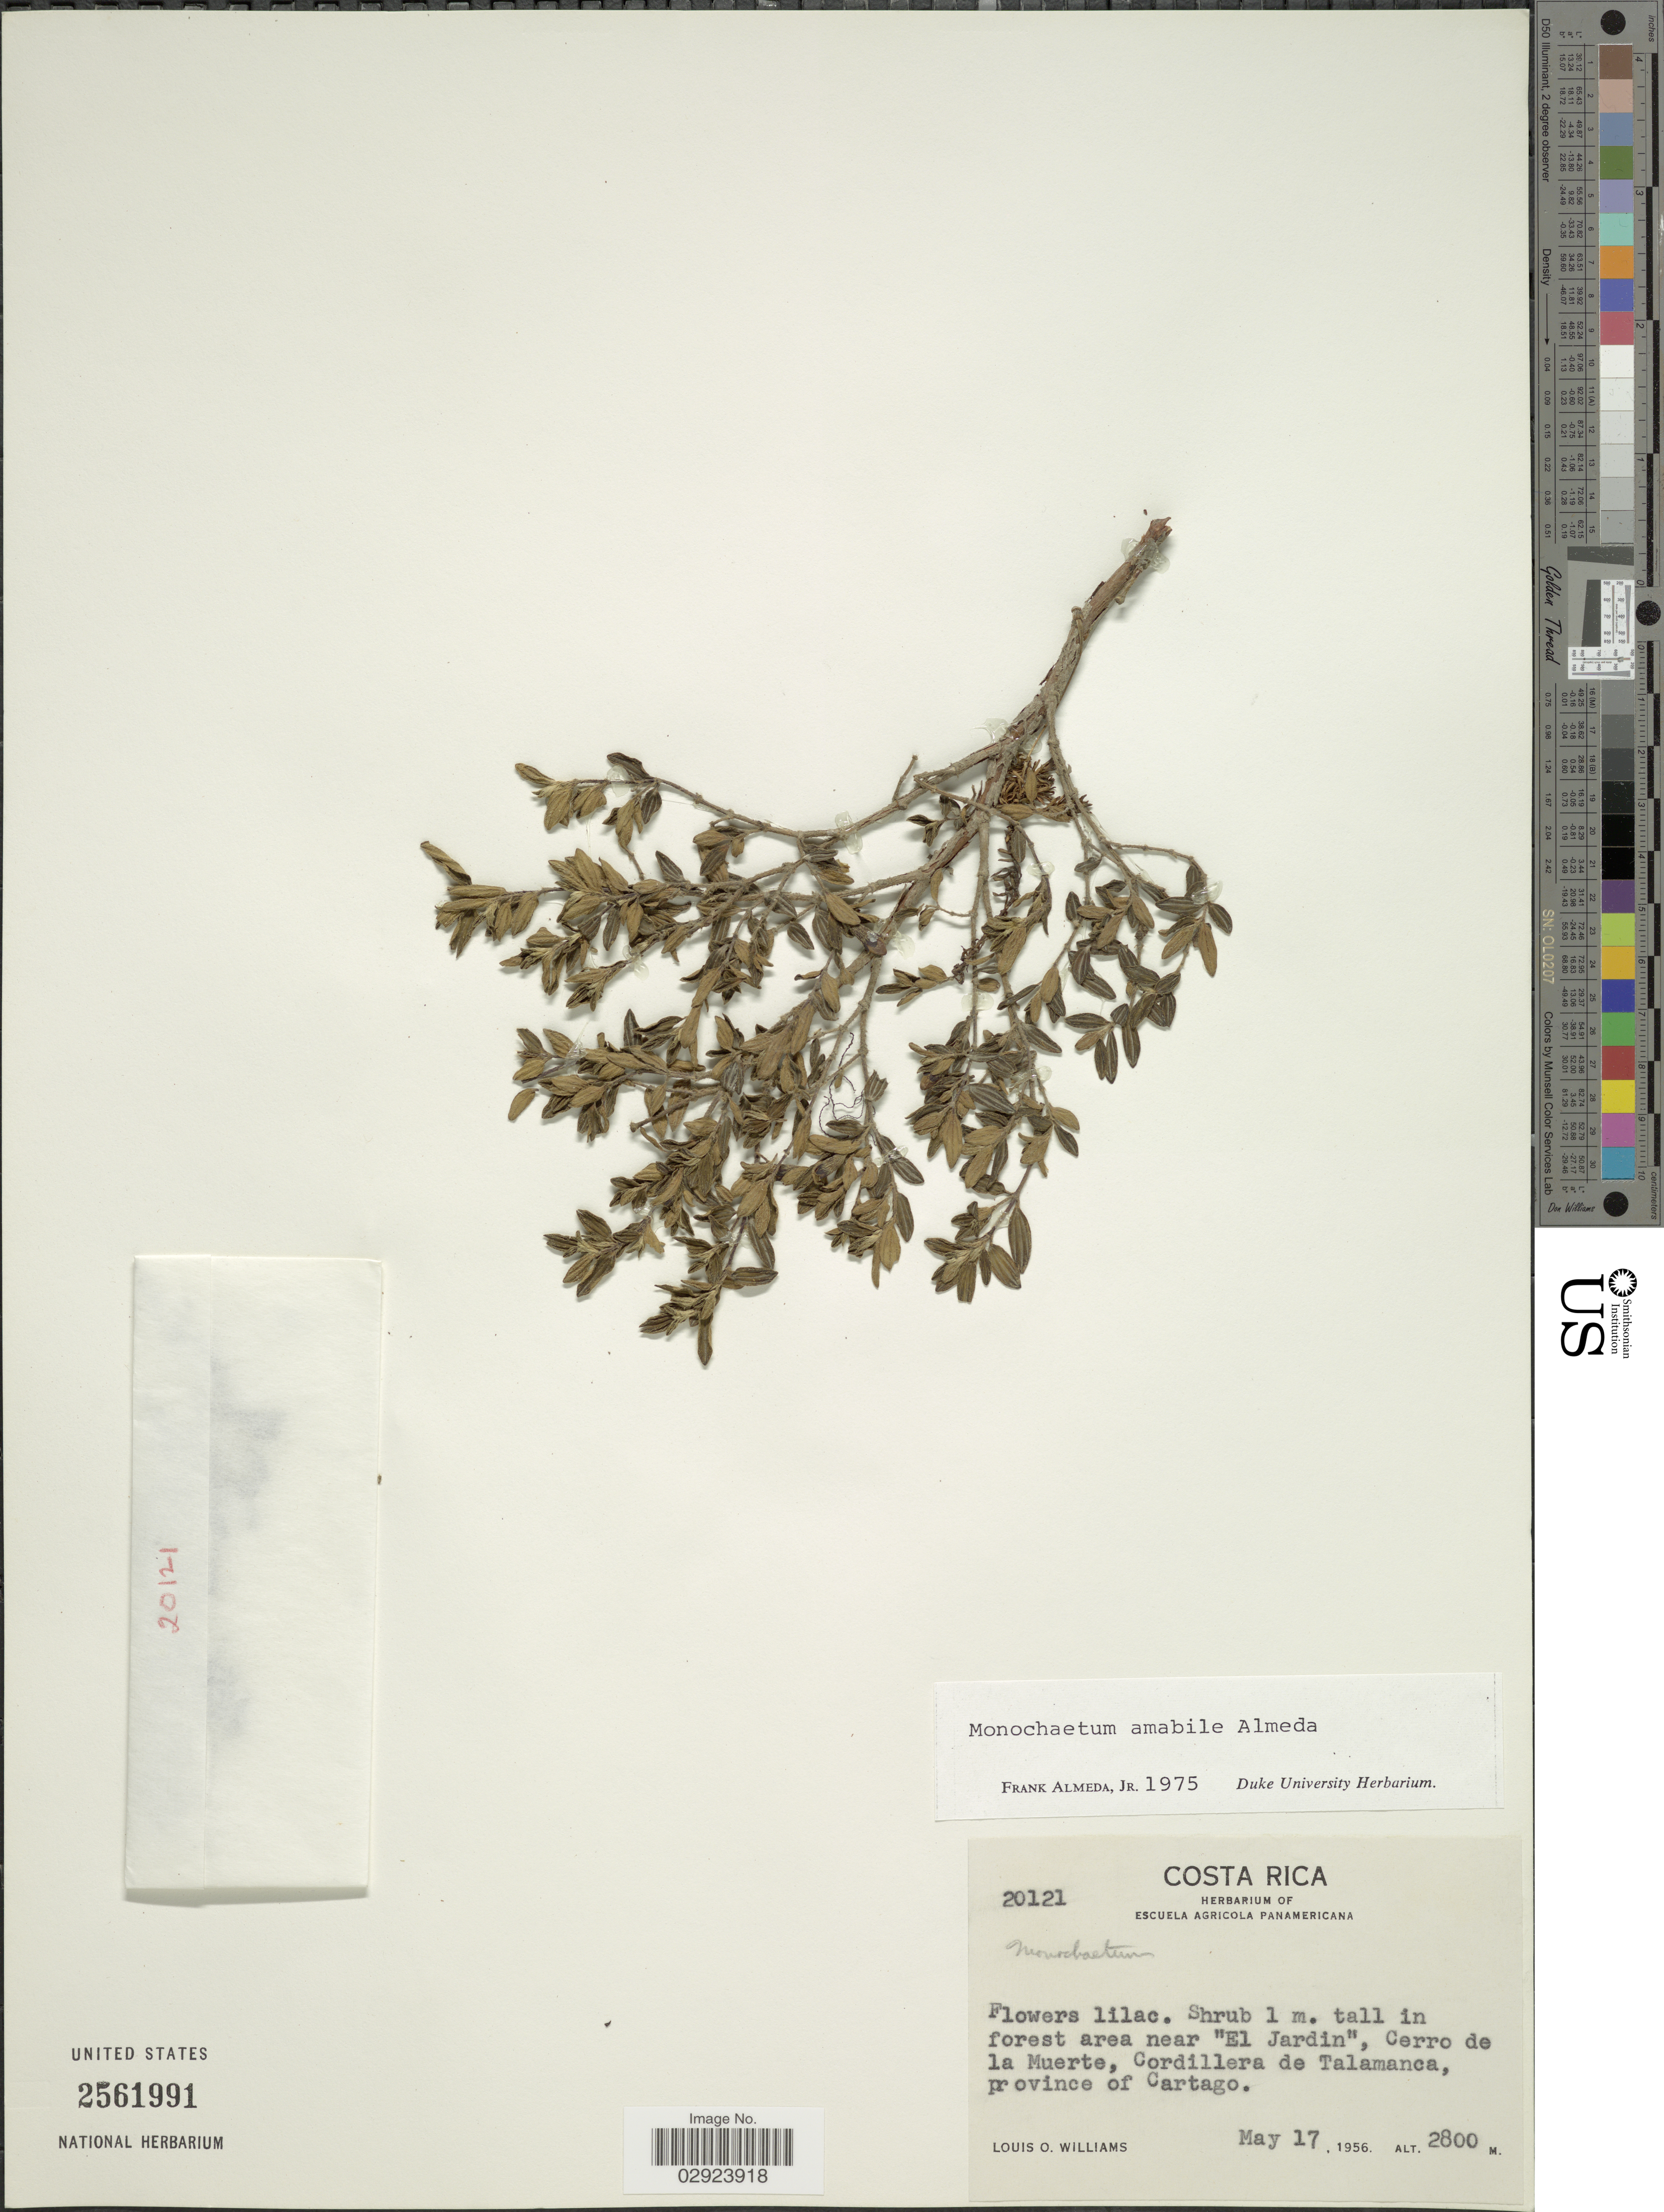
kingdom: Plantae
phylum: Tracheophyta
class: Magnoliopsida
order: Myrtales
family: Melastomataceae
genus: Monochaetum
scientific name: Monochaetum amabile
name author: Almeda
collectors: L. O. Williams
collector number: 20121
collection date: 1956-05-17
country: Costa Rica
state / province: Cartago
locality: In forest area near "El Jardin", Cerro de la Muerte, Cordillera de Talamanca, province of Cartago.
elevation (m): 2800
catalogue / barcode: US 2561991